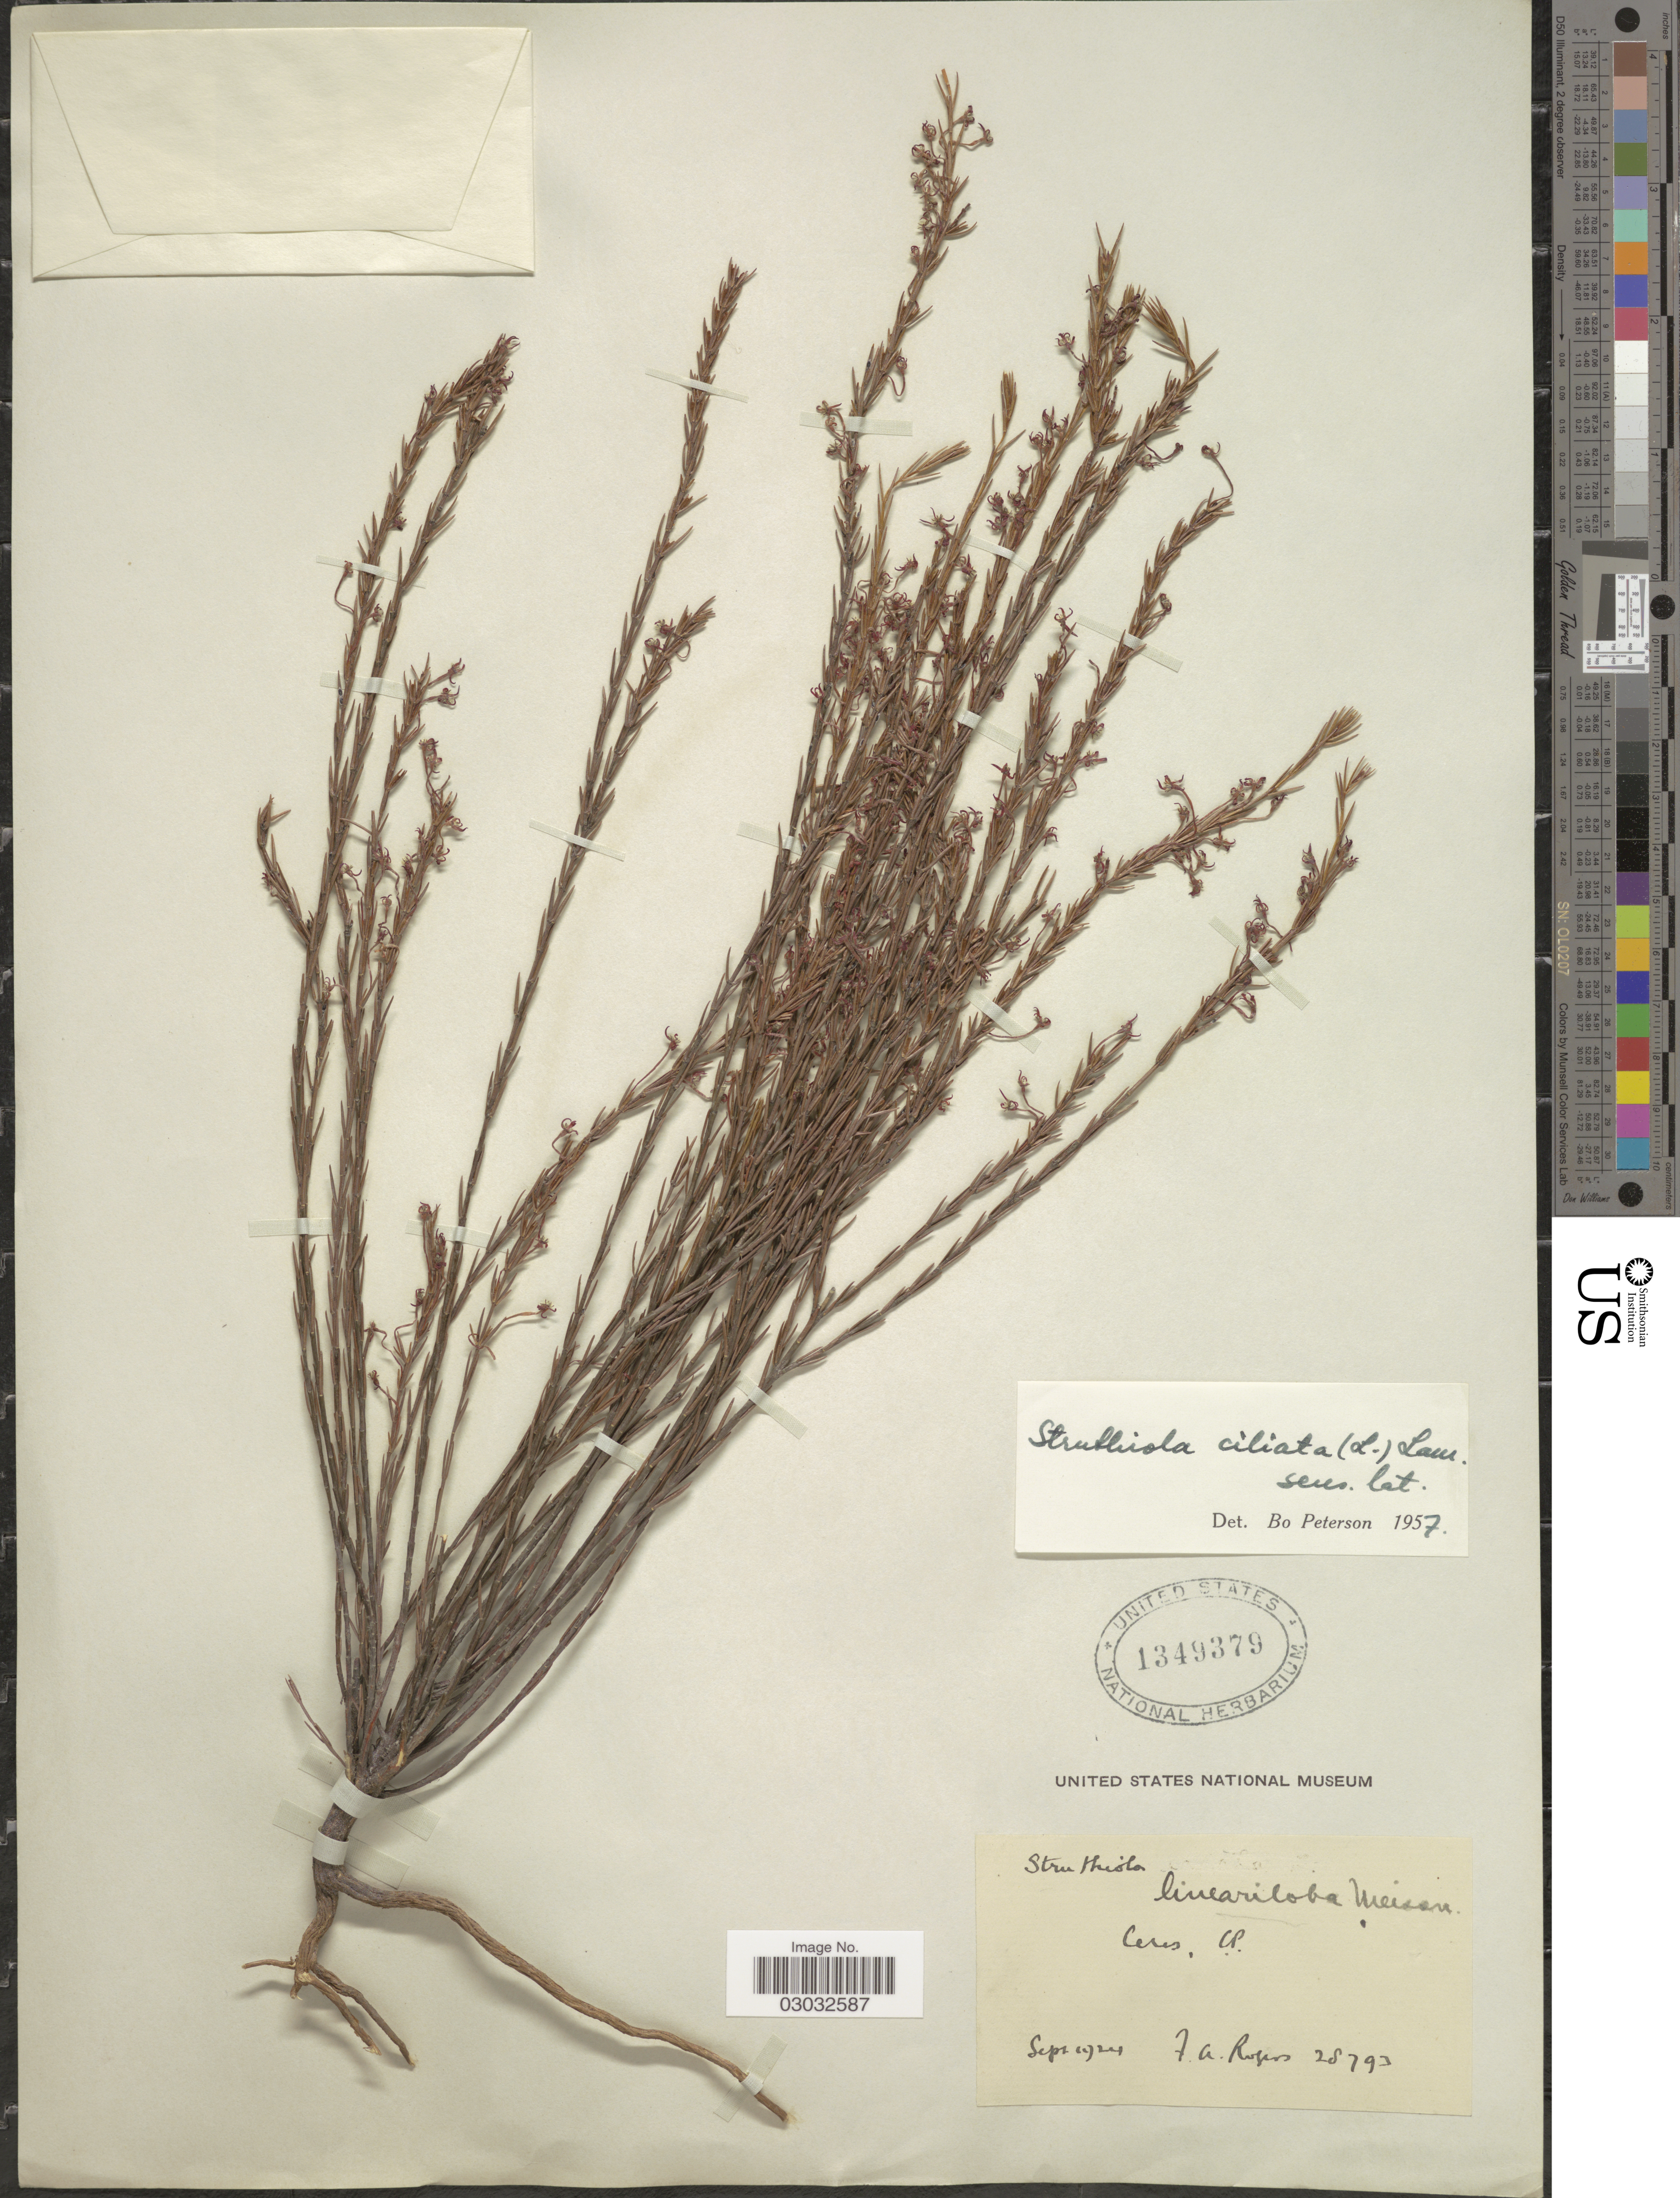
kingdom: Plantae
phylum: Tracheophyta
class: Magnoliopsida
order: Malvales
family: Thymelaeaceae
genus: Struthiola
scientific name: Struthiola ciliata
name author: (L.) Lam.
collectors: F. A. Rogers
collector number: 28793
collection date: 1924-09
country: South Africa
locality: Ceres, CP.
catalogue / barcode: US 1349379